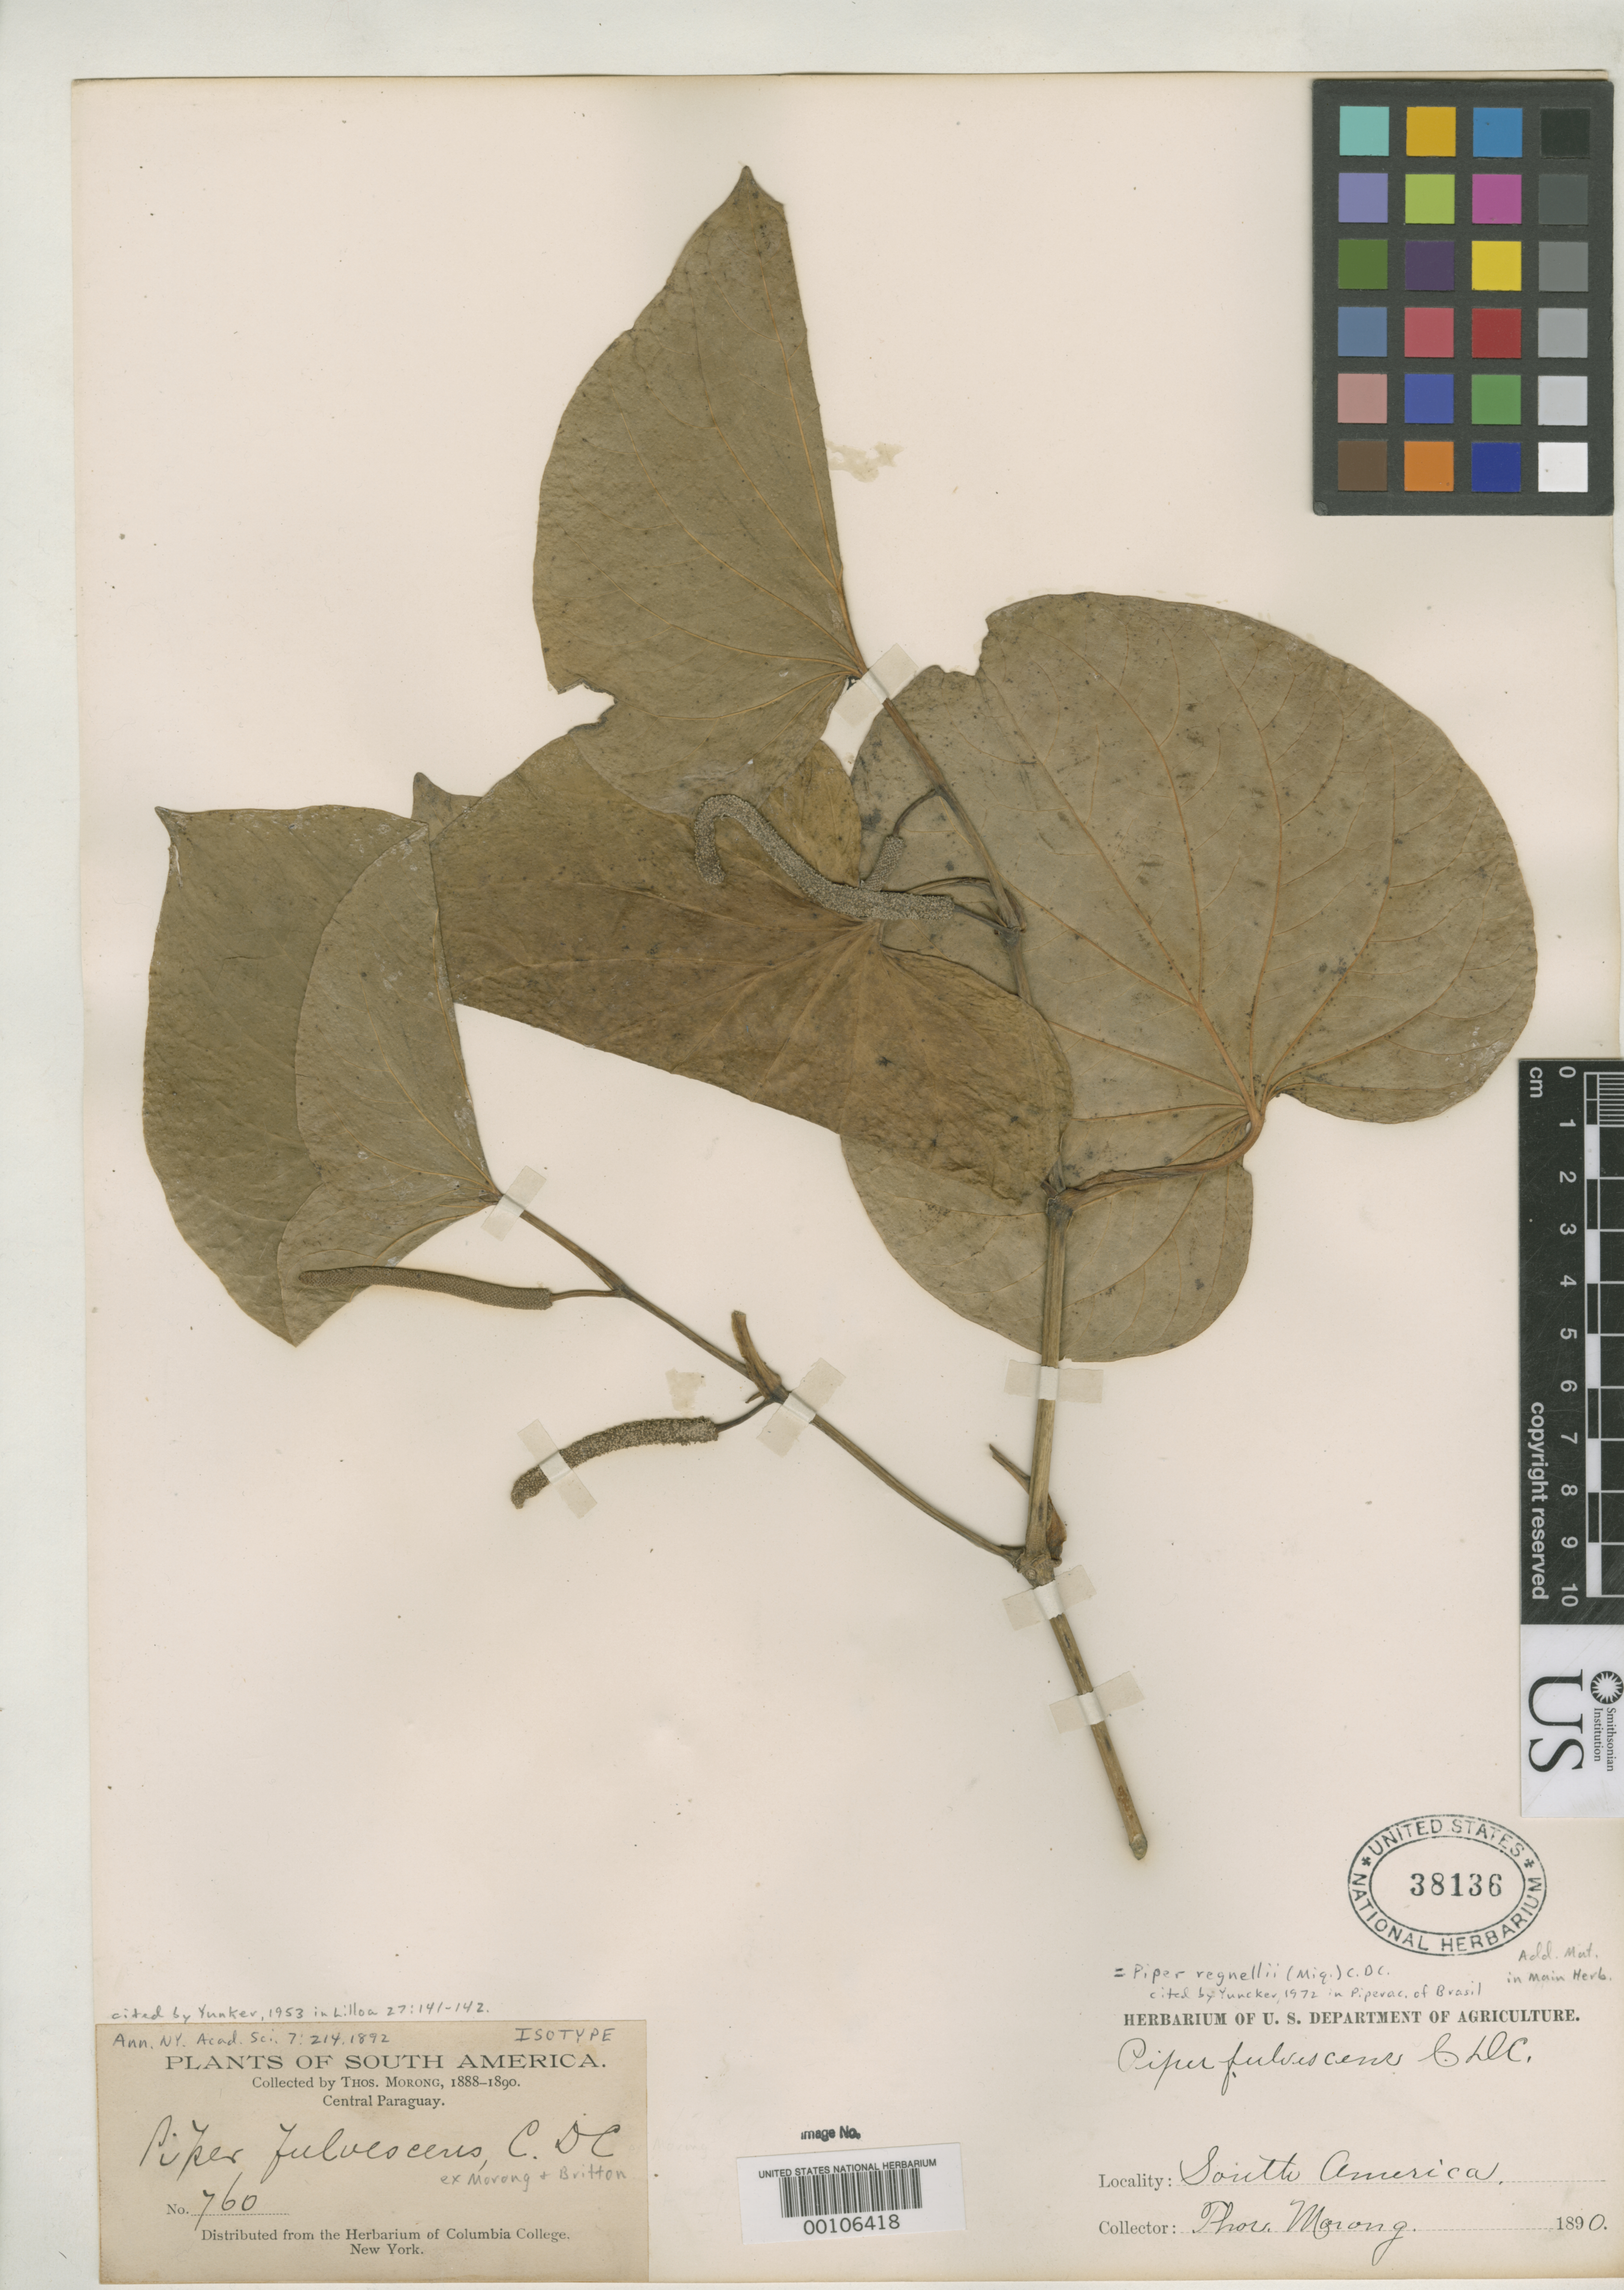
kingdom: Plantae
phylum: Tracheophyta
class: Magnoliopsida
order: Piperales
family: Piperaceae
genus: Piper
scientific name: Piper fulvescens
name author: C. DC.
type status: Isotype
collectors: T. Morong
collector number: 760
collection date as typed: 1888 to -- --- 1890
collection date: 1888/1890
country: Paraguay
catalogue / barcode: US 38136